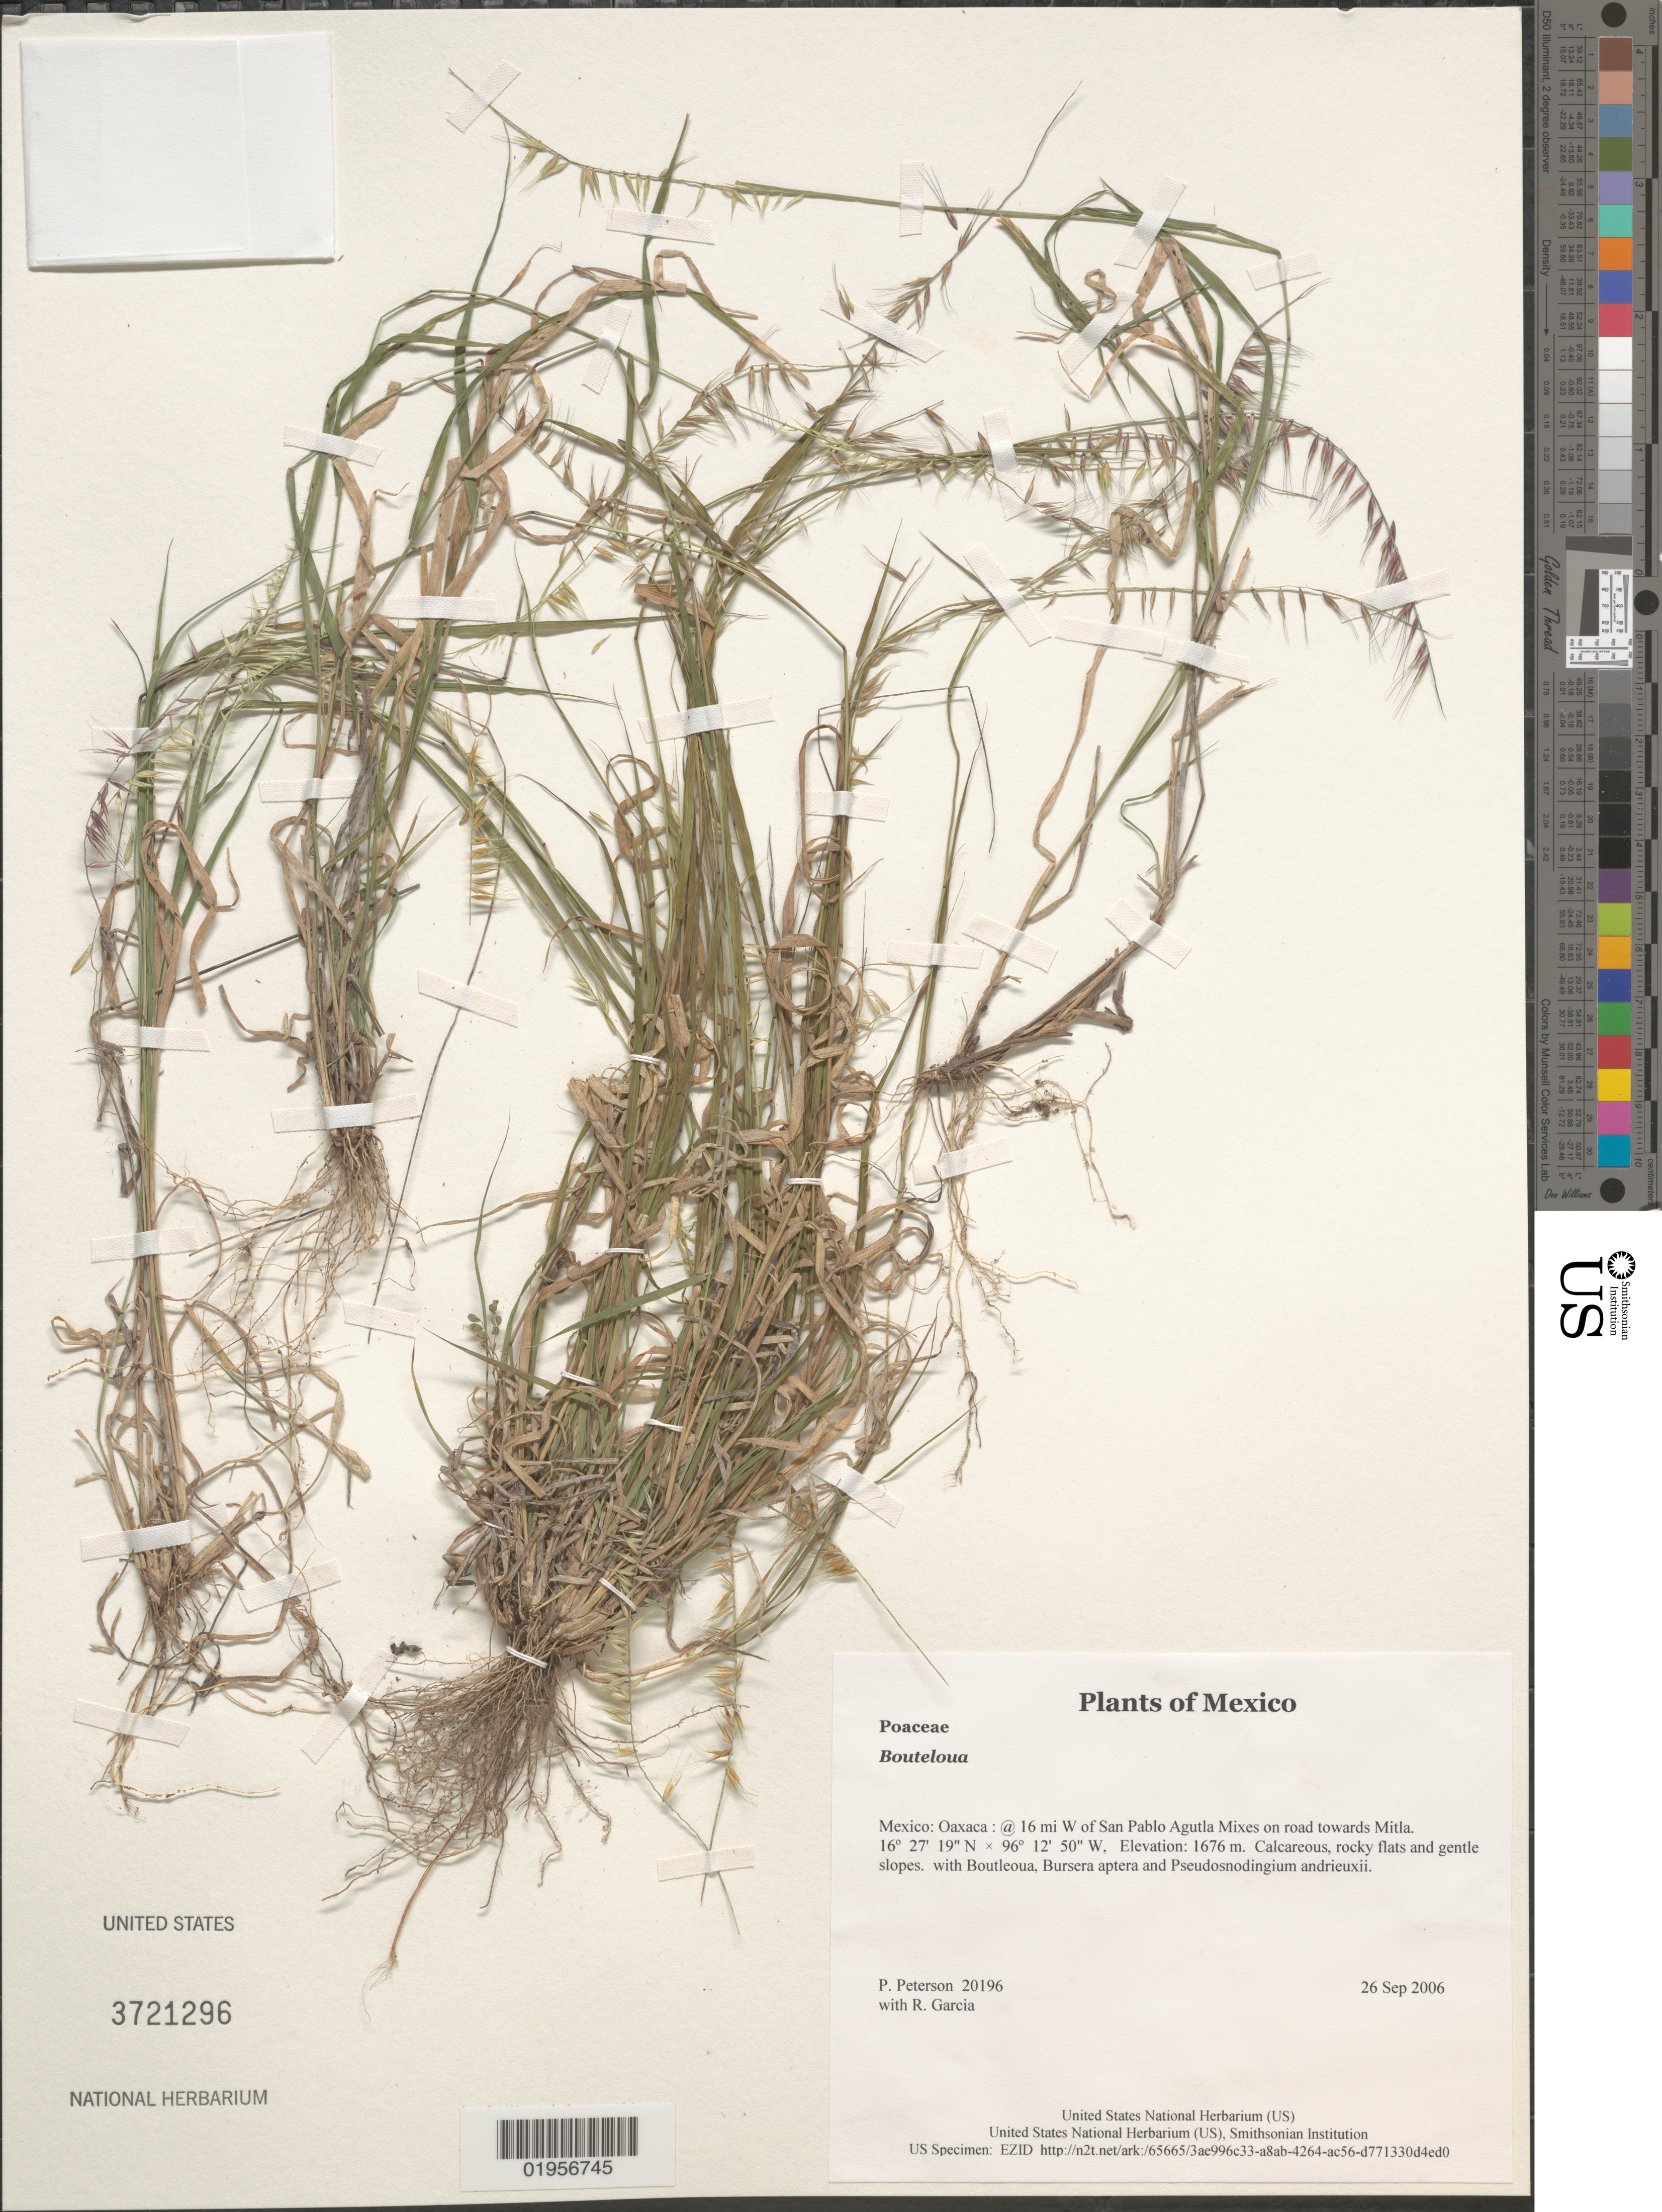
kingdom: Plantae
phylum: Tracheophyta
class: Liliopsida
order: Poales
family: Poaceae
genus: Bouteloua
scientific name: Bouteloua sp.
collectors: P. M. Peterson & R. Garcia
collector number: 20196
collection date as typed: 26 Sep 2006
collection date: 2006-09-26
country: Mexico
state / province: Oaxaca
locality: @ 16 mi W of San Pablo Agutla Mixes on road towards Mitla.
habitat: Calcareous, rocky flats and gentle slopes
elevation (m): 1676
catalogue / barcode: US 3721296